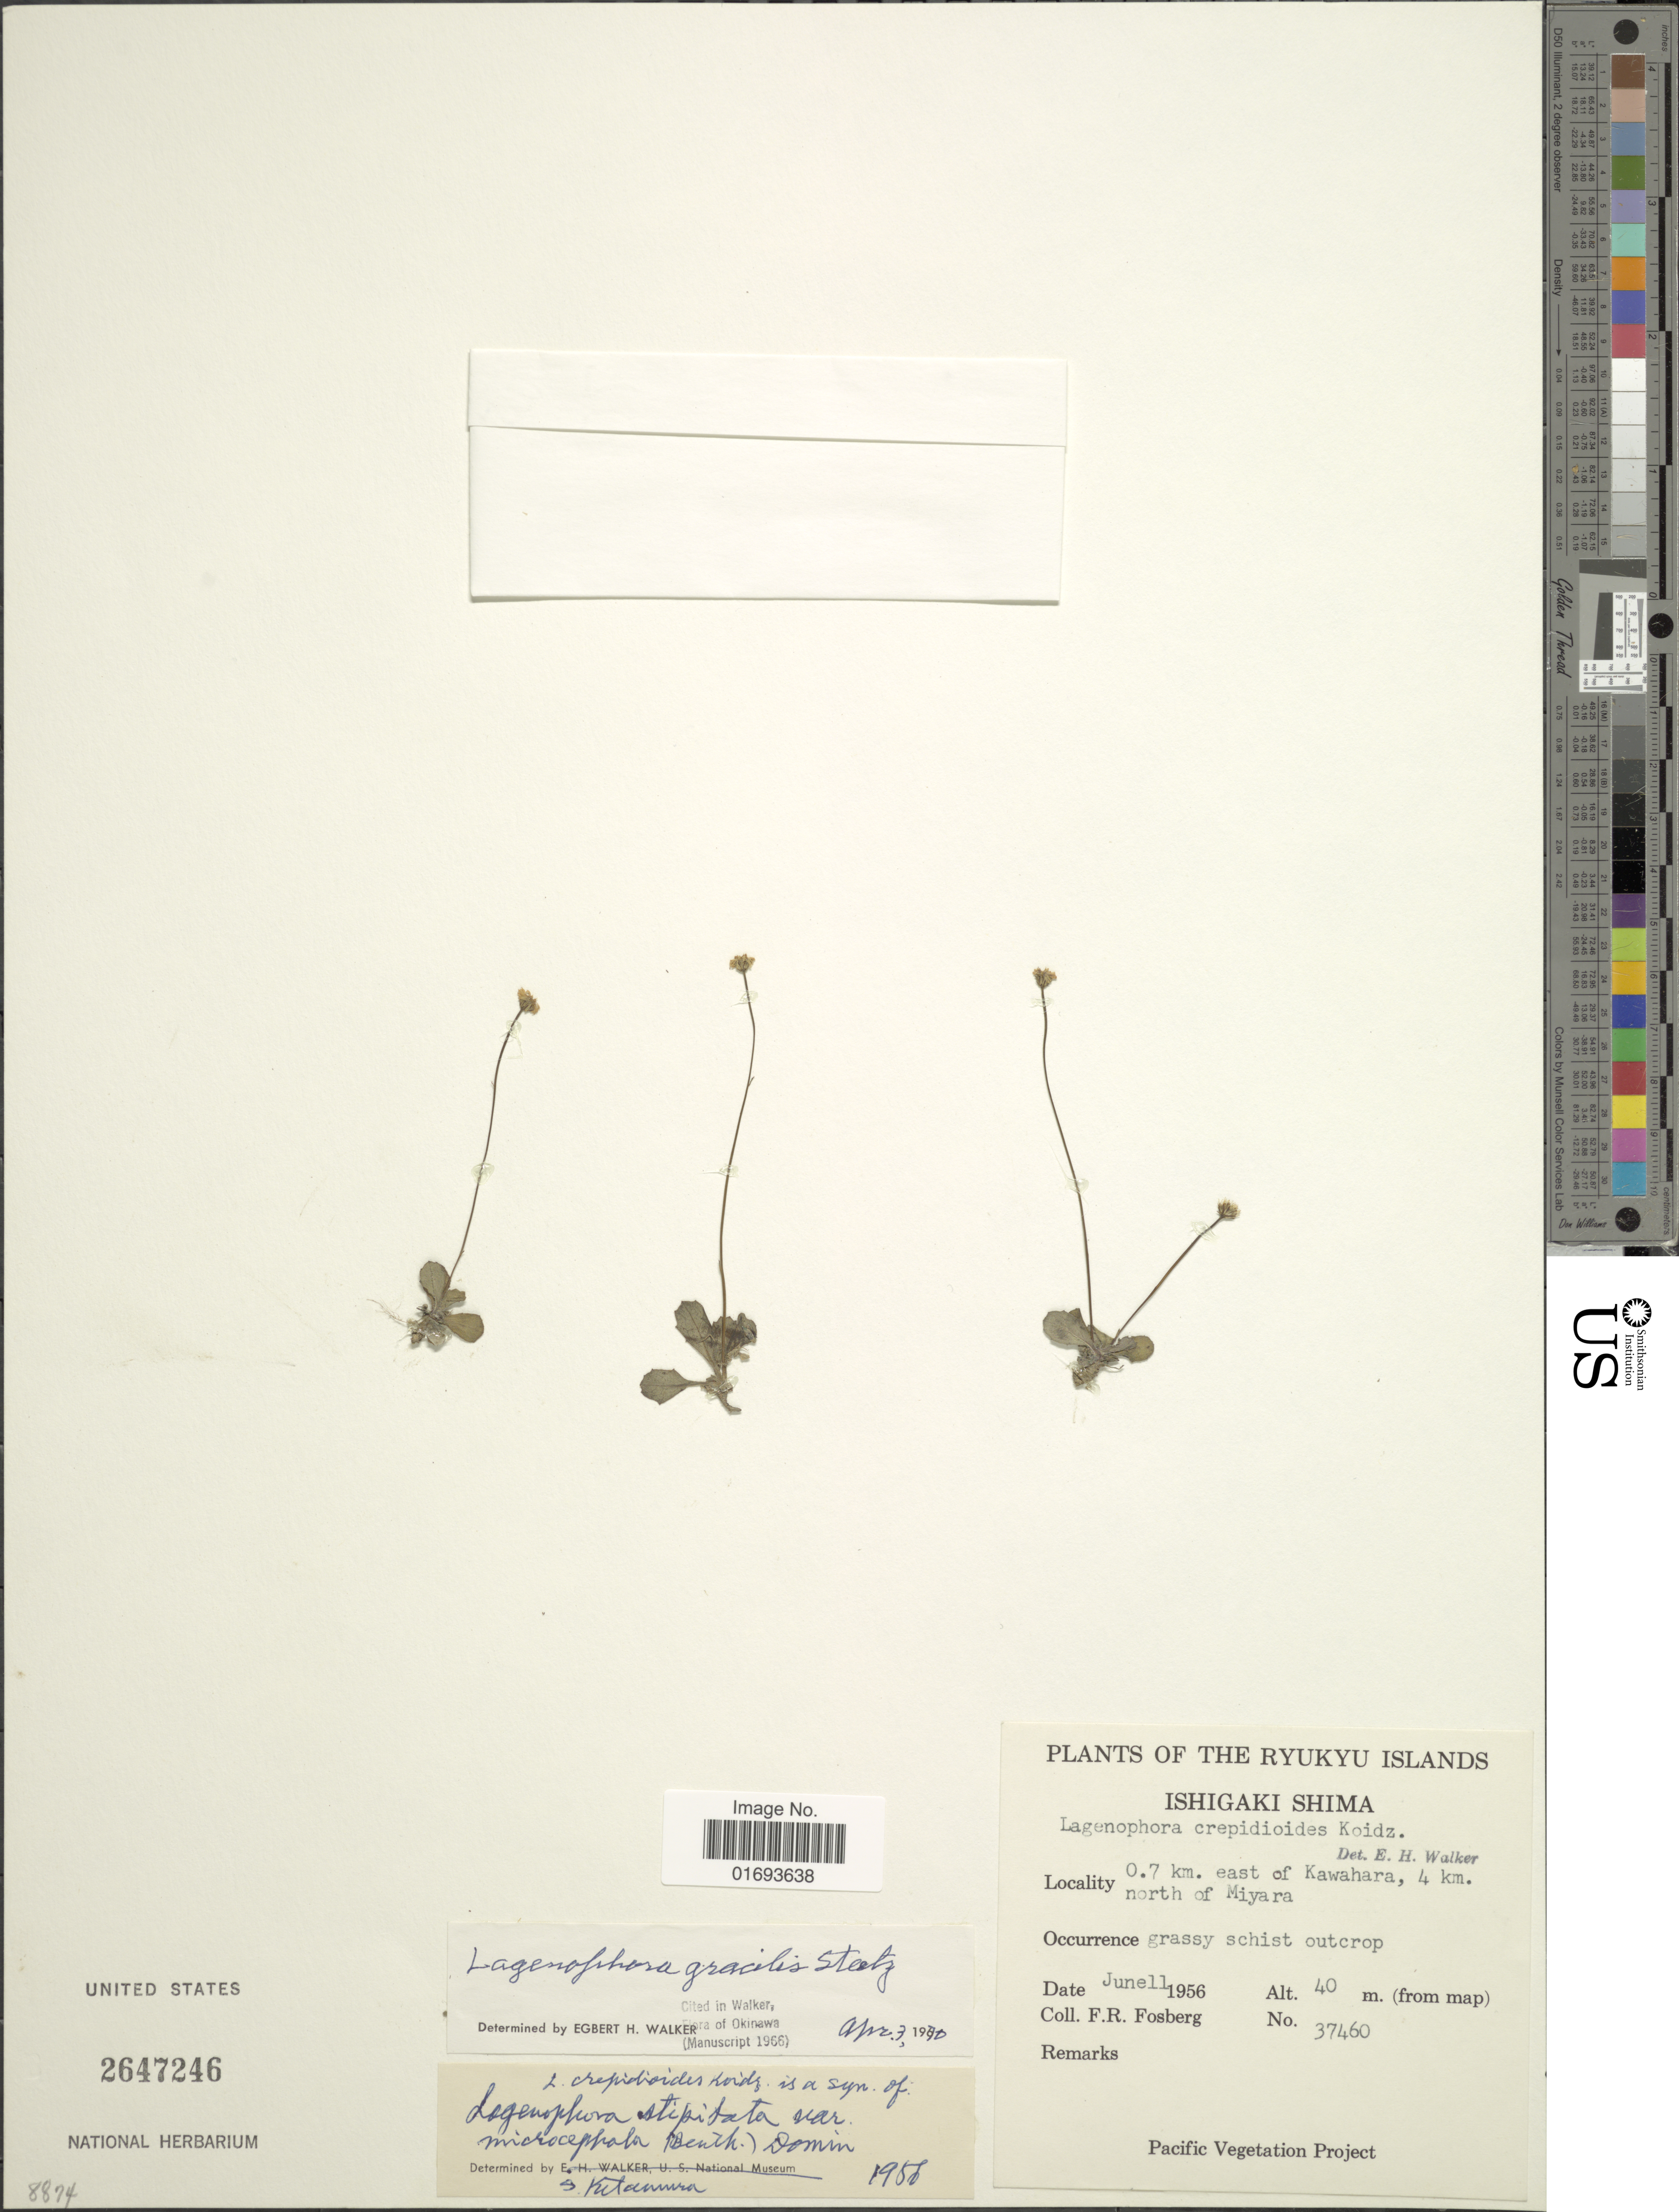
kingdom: Plantae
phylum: Tracheophyta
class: Magnoliopsida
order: Asterales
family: Asteraceae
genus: Lagenophora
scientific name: Lagenophora gracilis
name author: Steetz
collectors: F. R. Fosberg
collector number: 37460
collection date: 1956-06-11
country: Japan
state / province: Okinawa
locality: Ryukyu Islands. Ishigaki Shima. 0.7 km. east of Kawahara, 4 km. north of Miyara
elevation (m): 40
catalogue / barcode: US 2647246